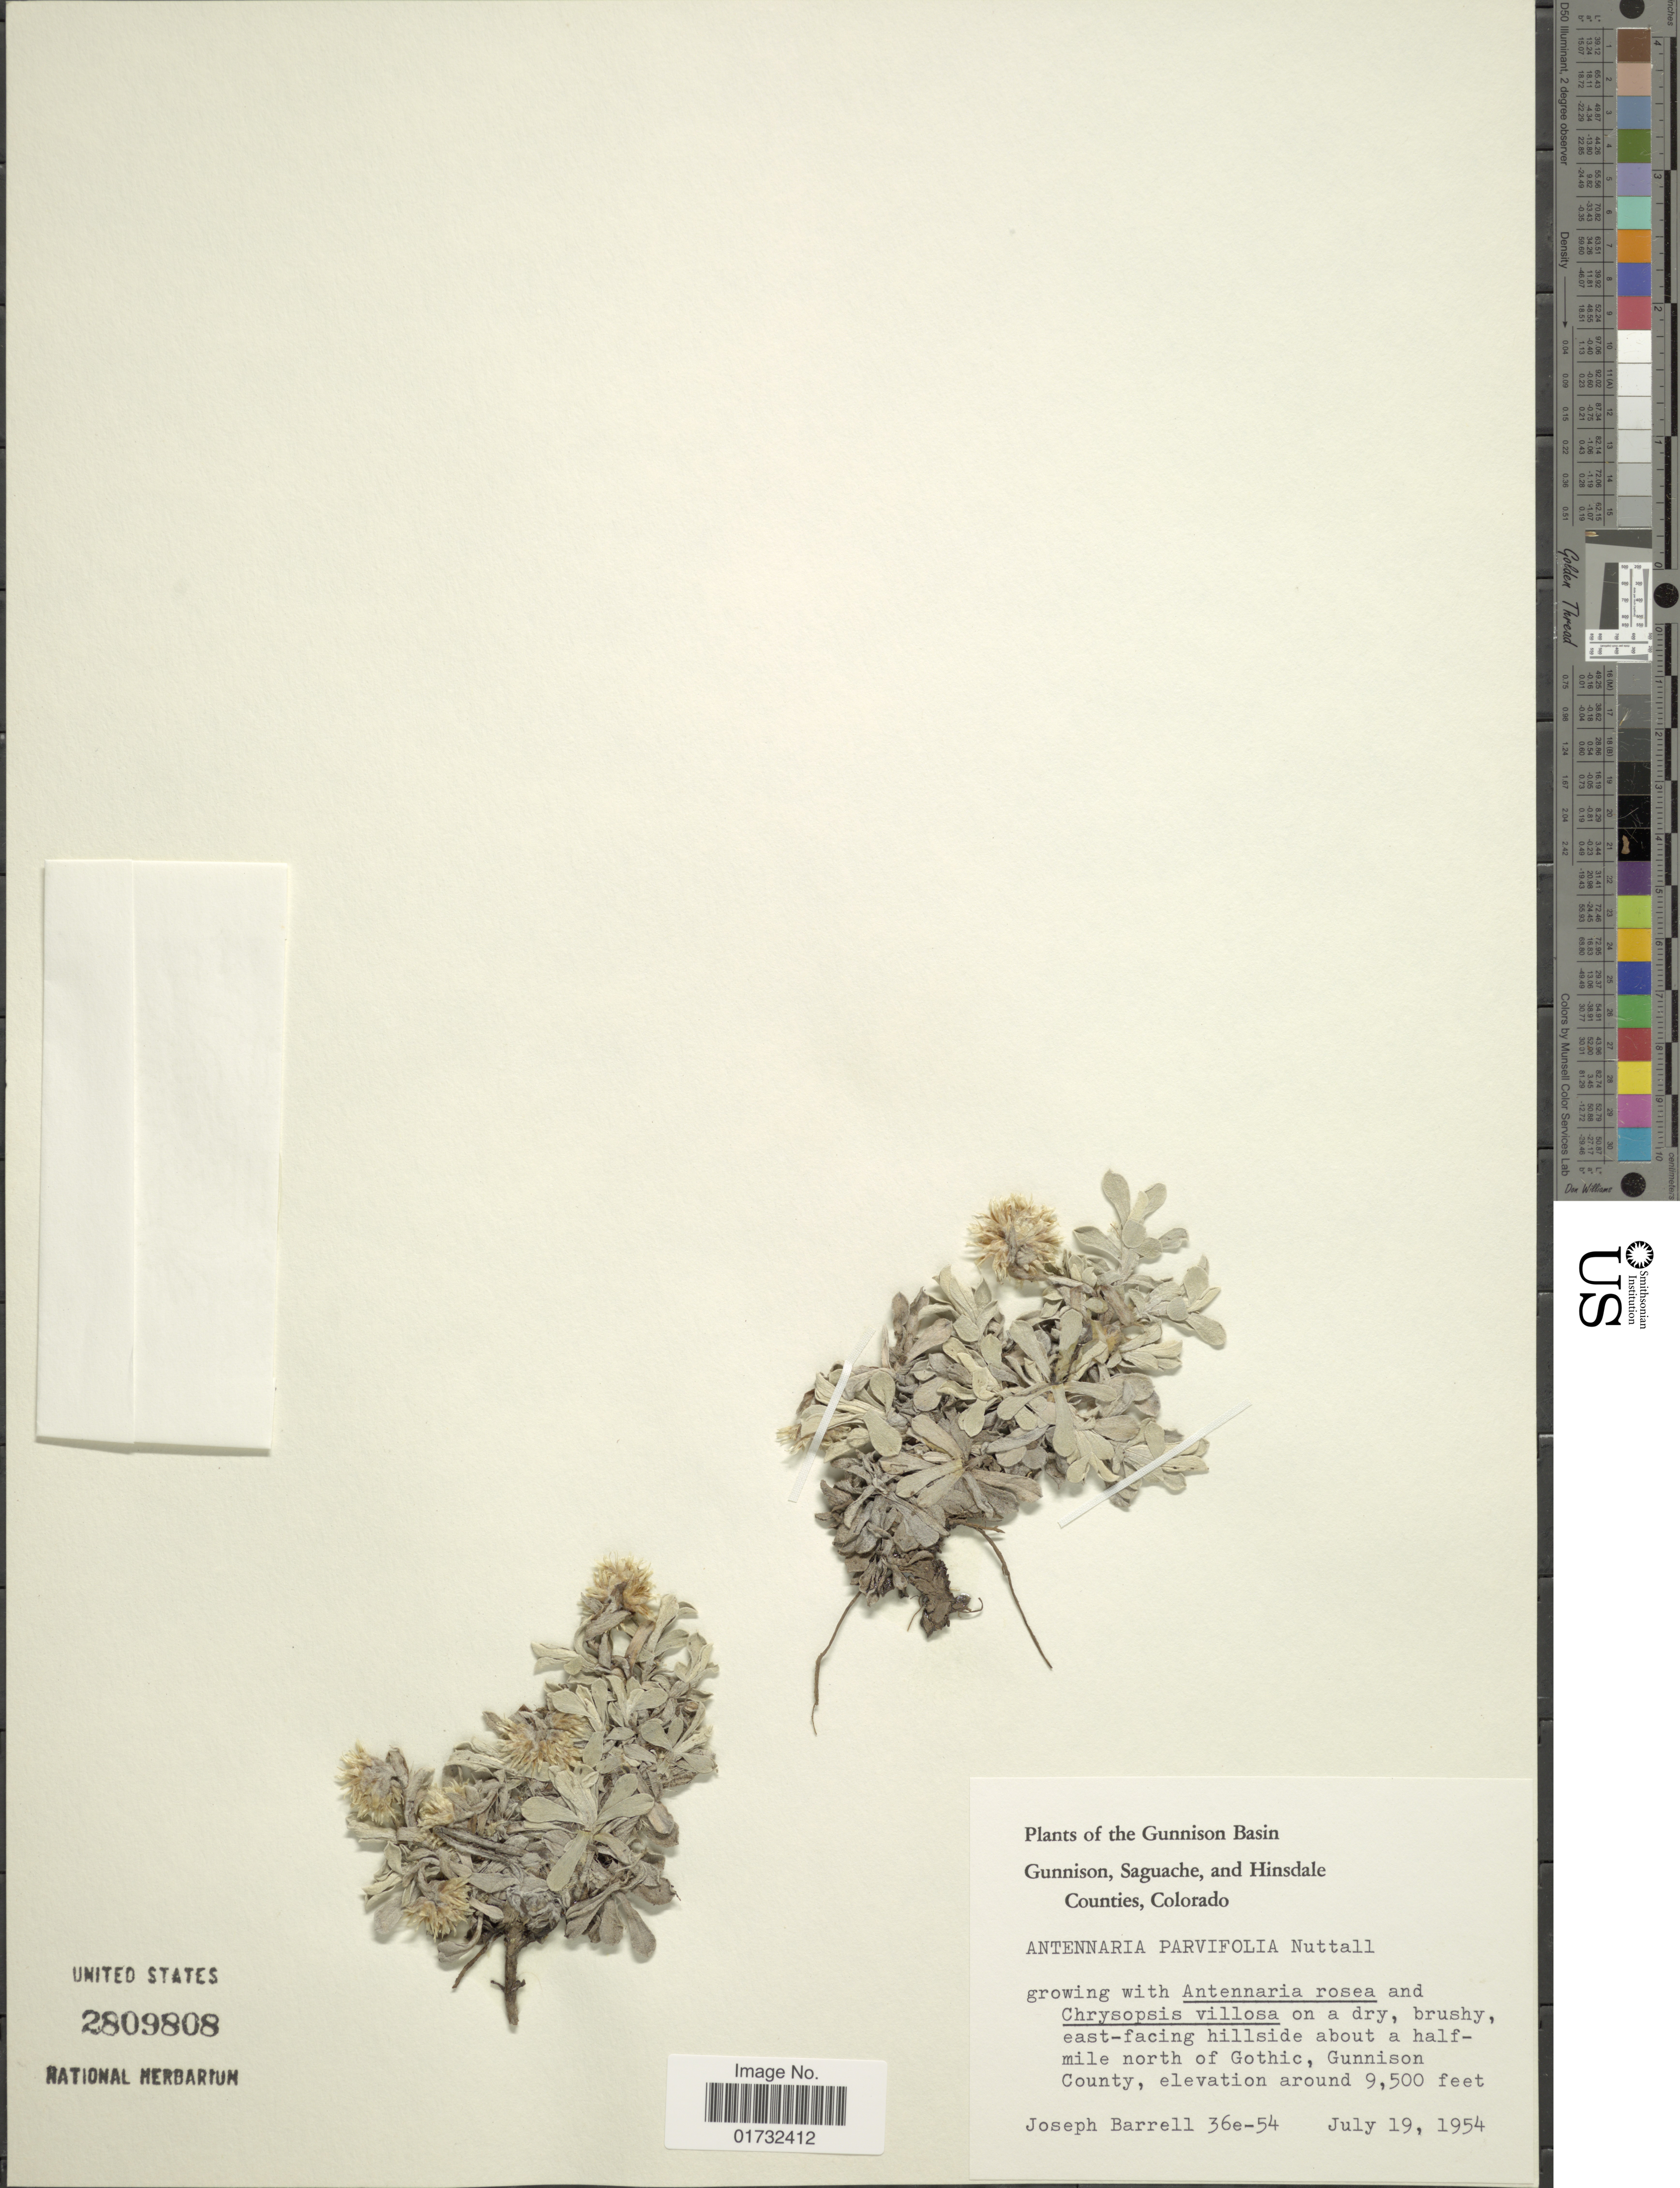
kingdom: Plantae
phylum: Tracheophyta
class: Magnoliopsida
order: Asterales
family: Asteraceae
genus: Antennaria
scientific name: Antennaria parvifolia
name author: Nutt.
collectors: J. Barrell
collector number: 36e-54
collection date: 1954-07-19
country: United States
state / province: Colorado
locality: Gunnison Basin. about a half-mile north of Gothic, Gunnison County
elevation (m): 2896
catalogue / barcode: US 2809808